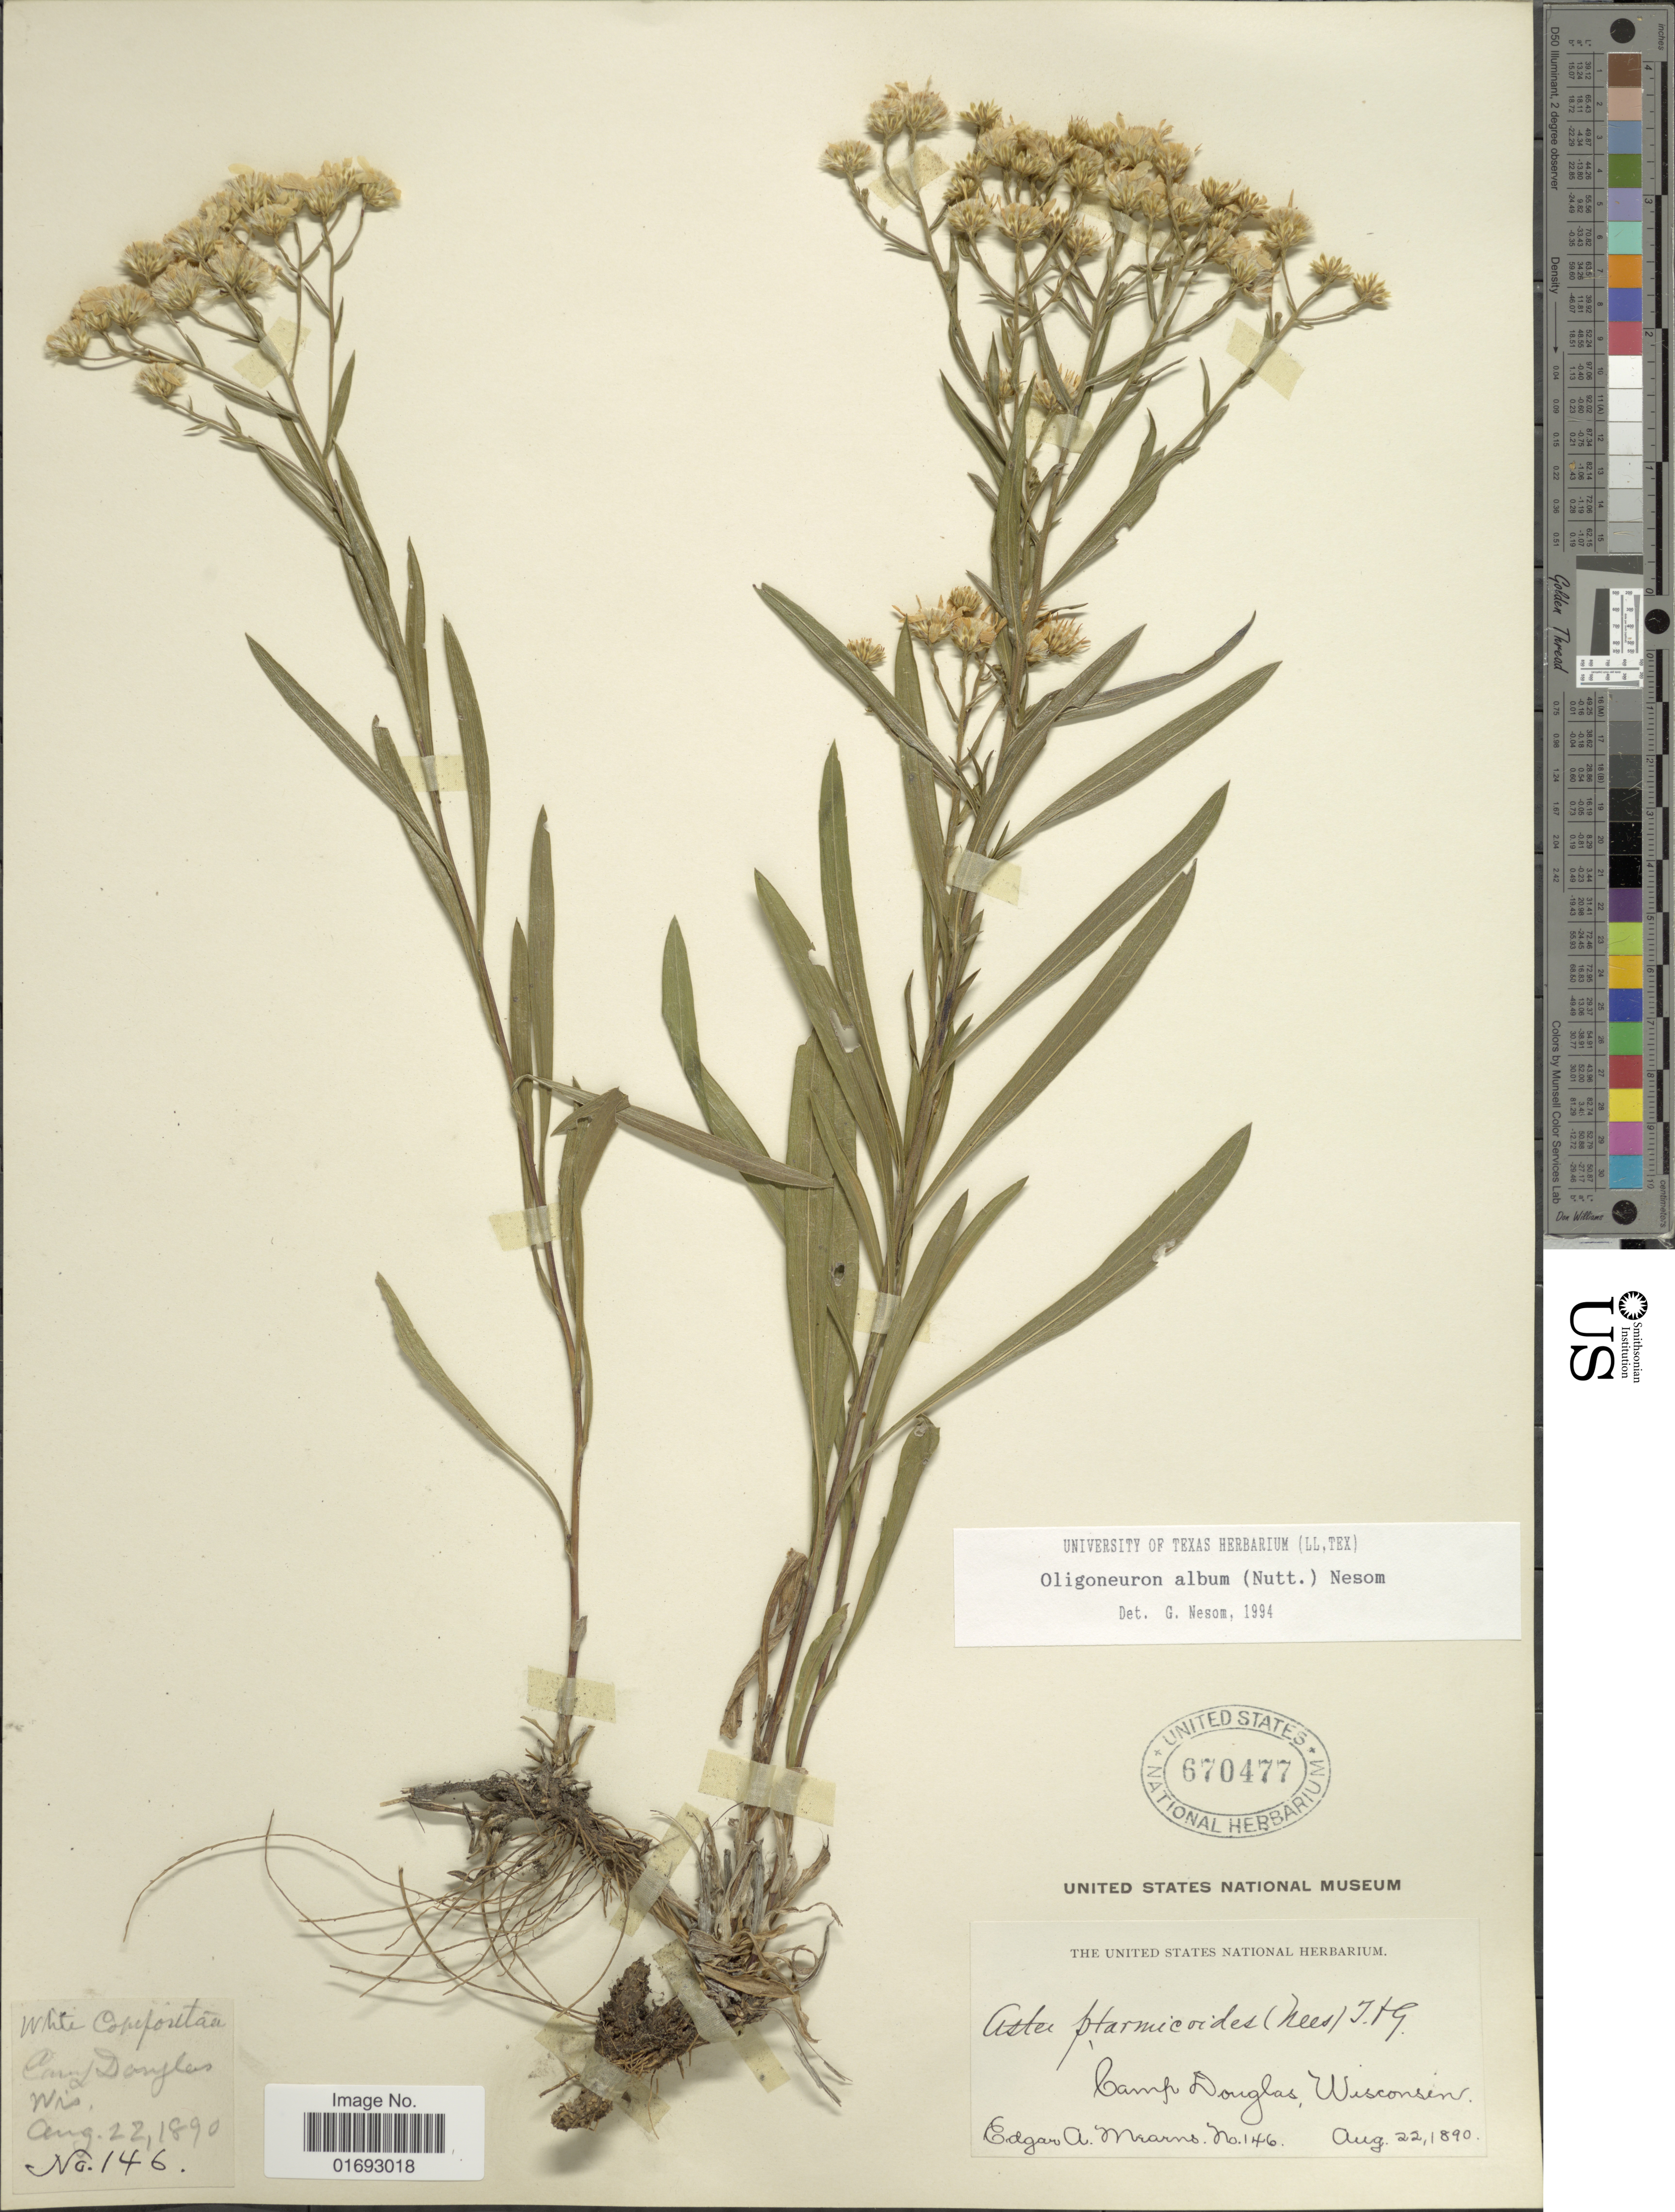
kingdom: Plantae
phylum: Tracheophyta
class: Magnoliopsida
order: Asterales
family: Asteraceae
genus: Oligoneuron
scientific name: Oligoneuron album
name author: (Nutt.) G.L. Nesom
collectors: E. A. Mearns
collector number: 146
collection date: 1890-08-22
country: United States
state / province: Wisconsin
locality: Camp Douglas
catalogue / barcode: US 670477